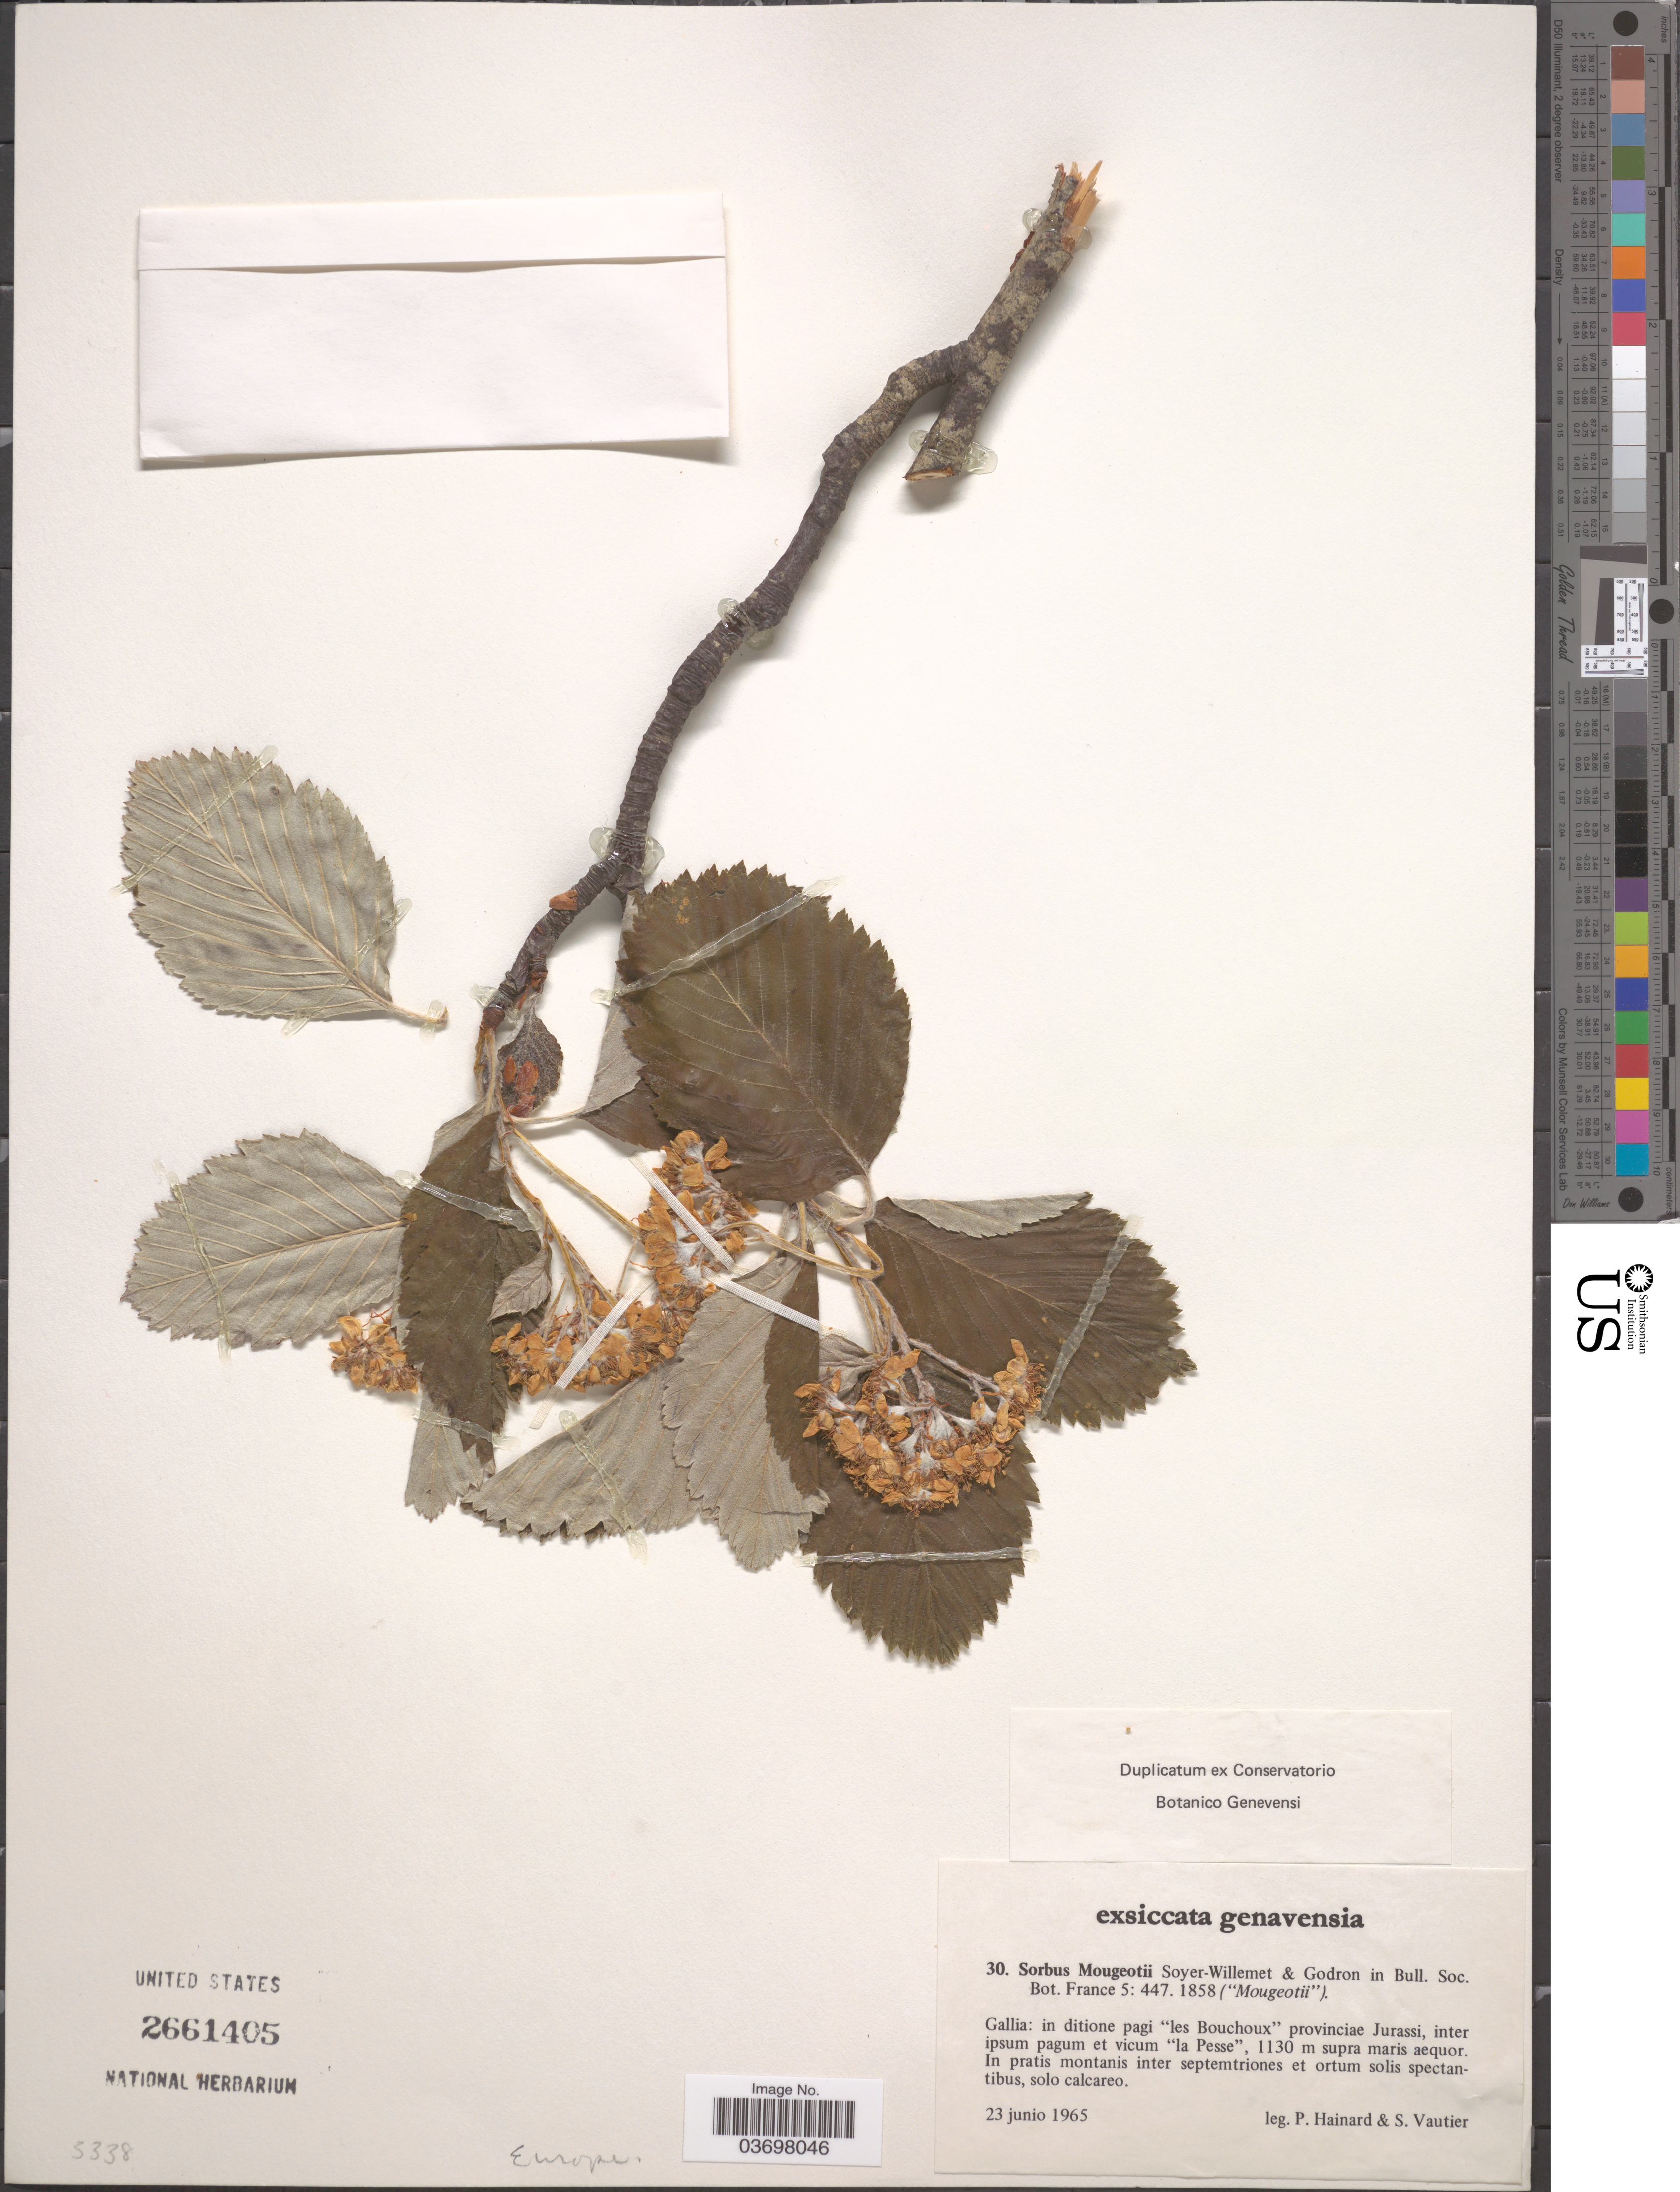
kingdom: Plantae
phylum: Tracheophyta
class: Magnoliopsida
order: Rosales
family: Rosaceae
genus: Sorbus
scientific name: Sorbus mougeotii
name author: Soy.-Will. & Godr.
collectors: P. Hainard & S. Vautier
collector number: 30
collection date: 1965-06-23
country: France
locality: Genavensia. Gallia: in ditione pagi "les Bouchoux" provincia Jurassi, inter ipsum pagum et vicum "la Pesse".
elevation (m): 1130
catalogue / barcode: US 2661405